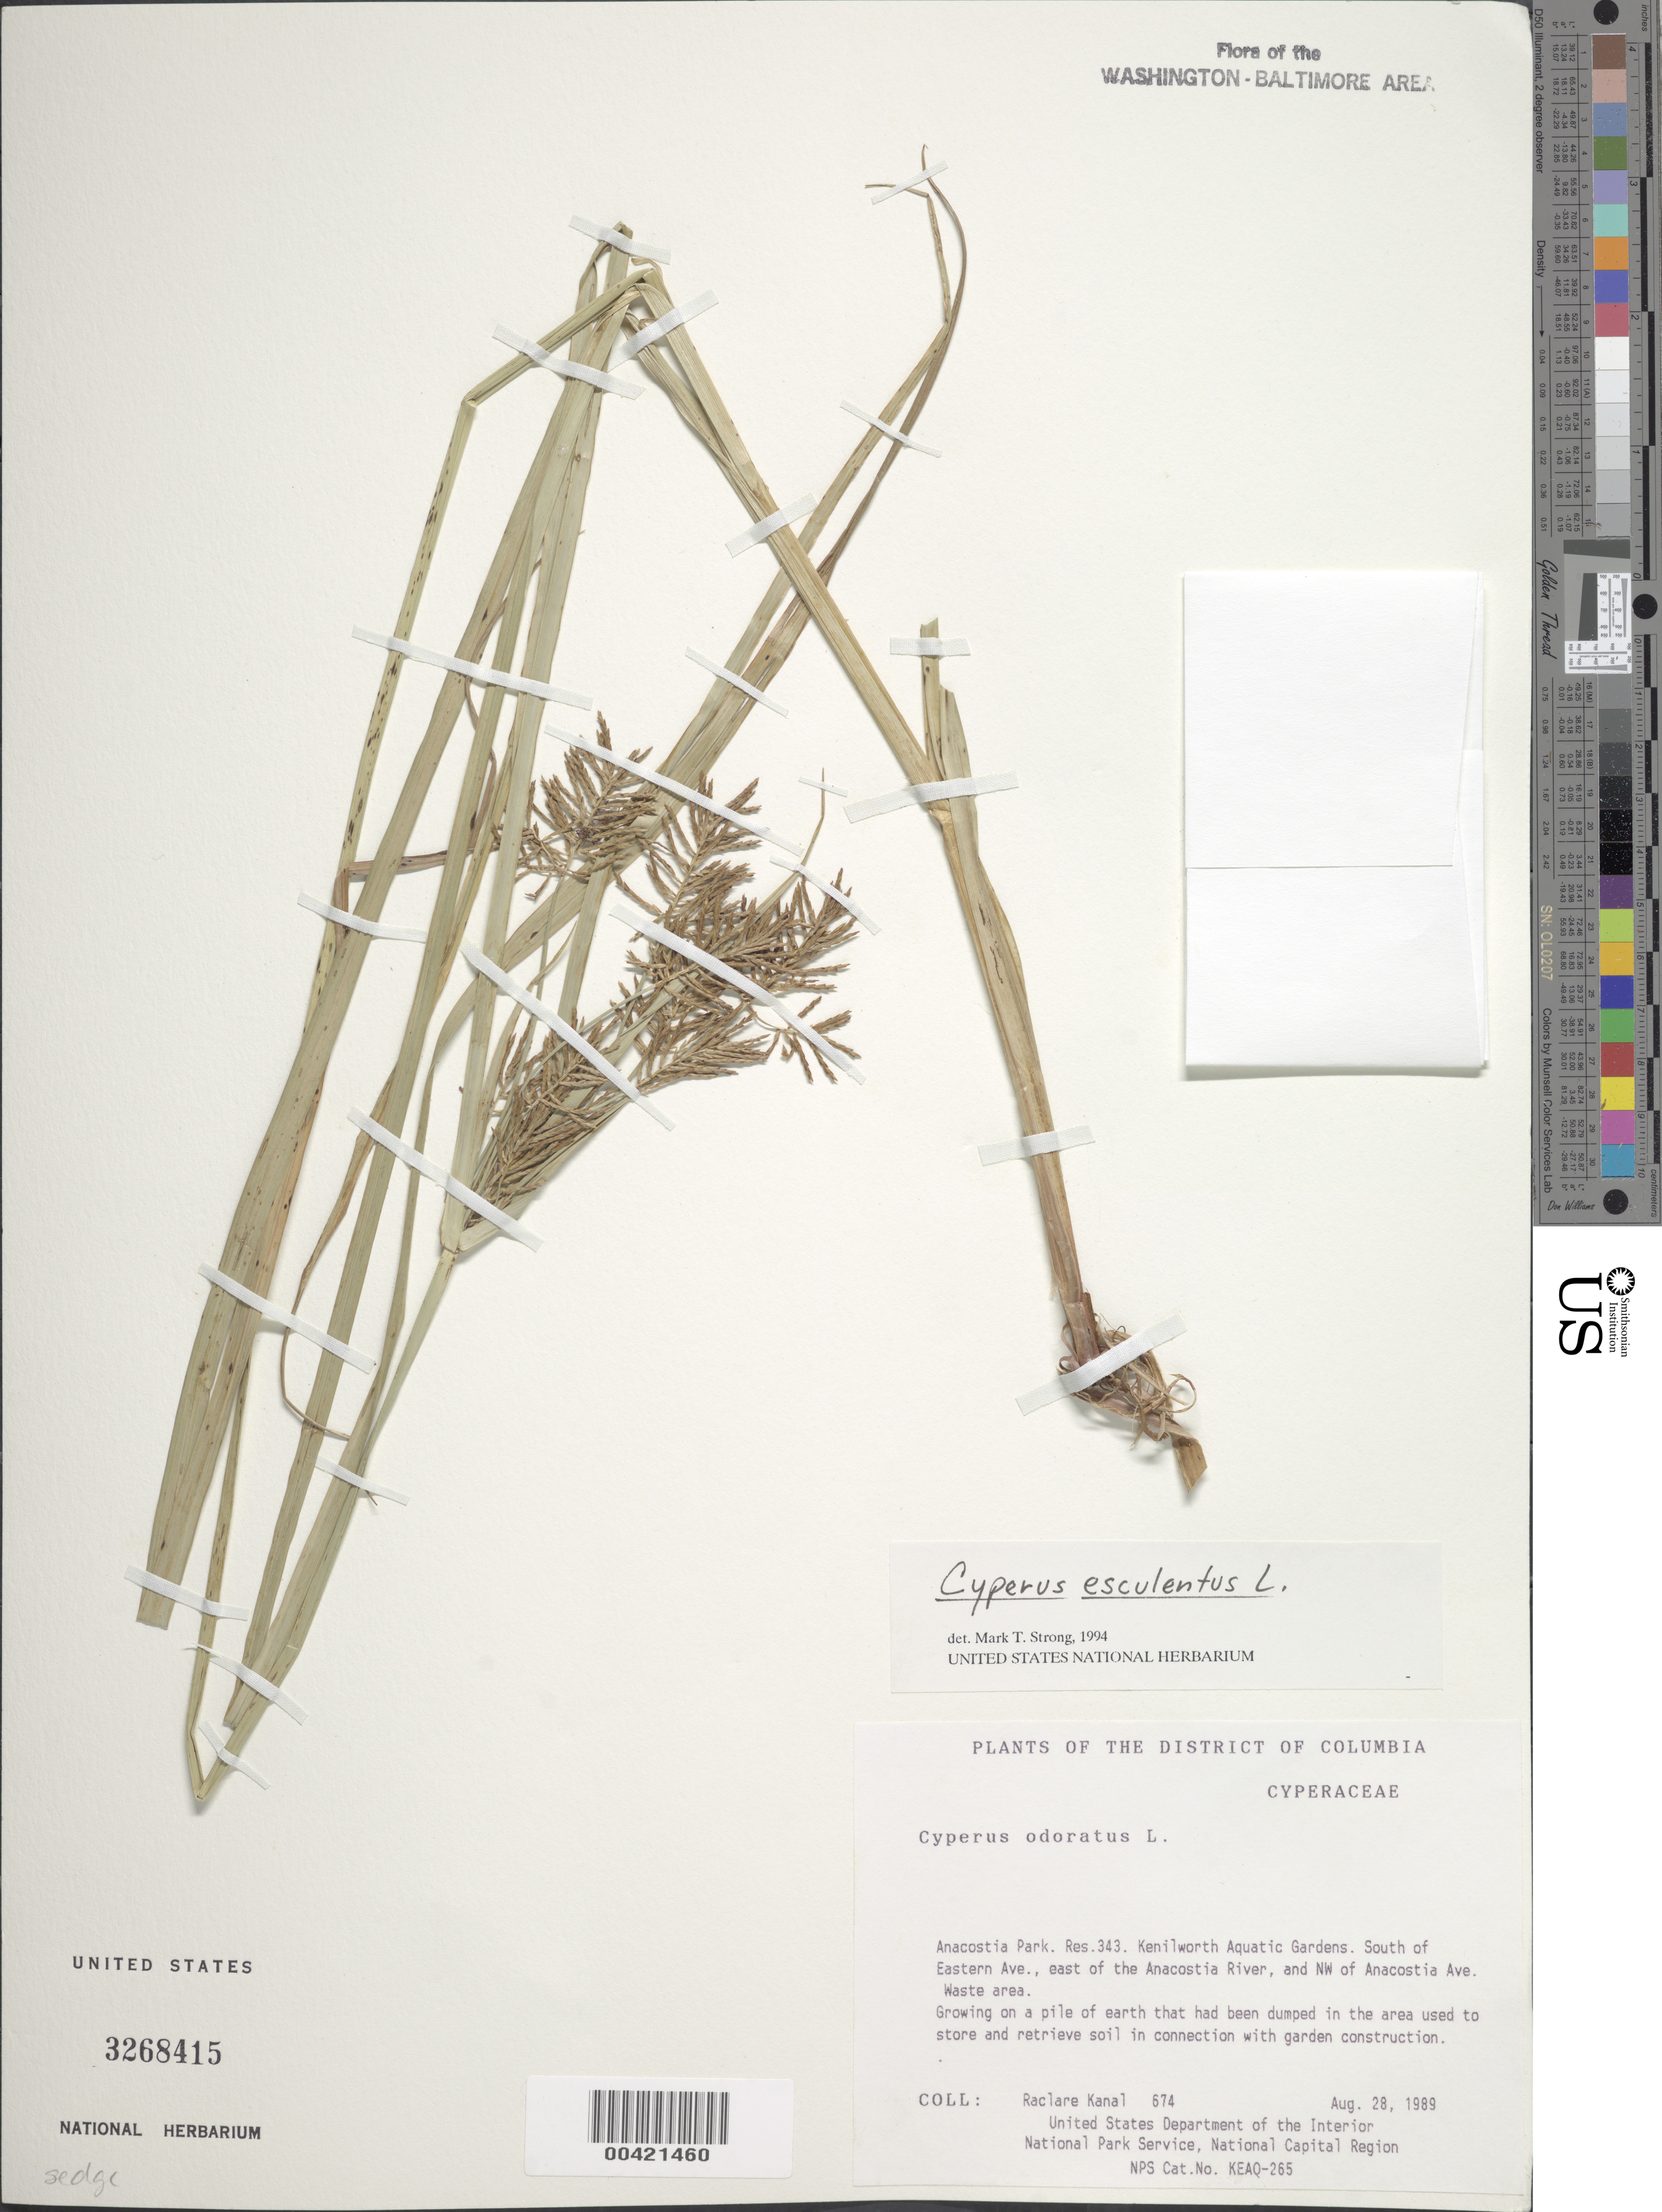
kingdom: Plantae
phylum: Tracheophyta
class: Liliopsida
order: Poales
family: Cyperaceae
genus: Cyperus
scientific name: Cyperus odoratus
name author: L.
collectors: R. Kanal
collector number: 574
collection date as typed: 28 Aug 1989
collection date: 1989-08-28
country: United States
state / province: District of Columbia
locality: Kenilworth Aquatic gardens, S of Eastern Ave, E of Anacostia River, and NW of Anacostia Ave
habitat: Waste area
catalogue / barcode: US 3268415